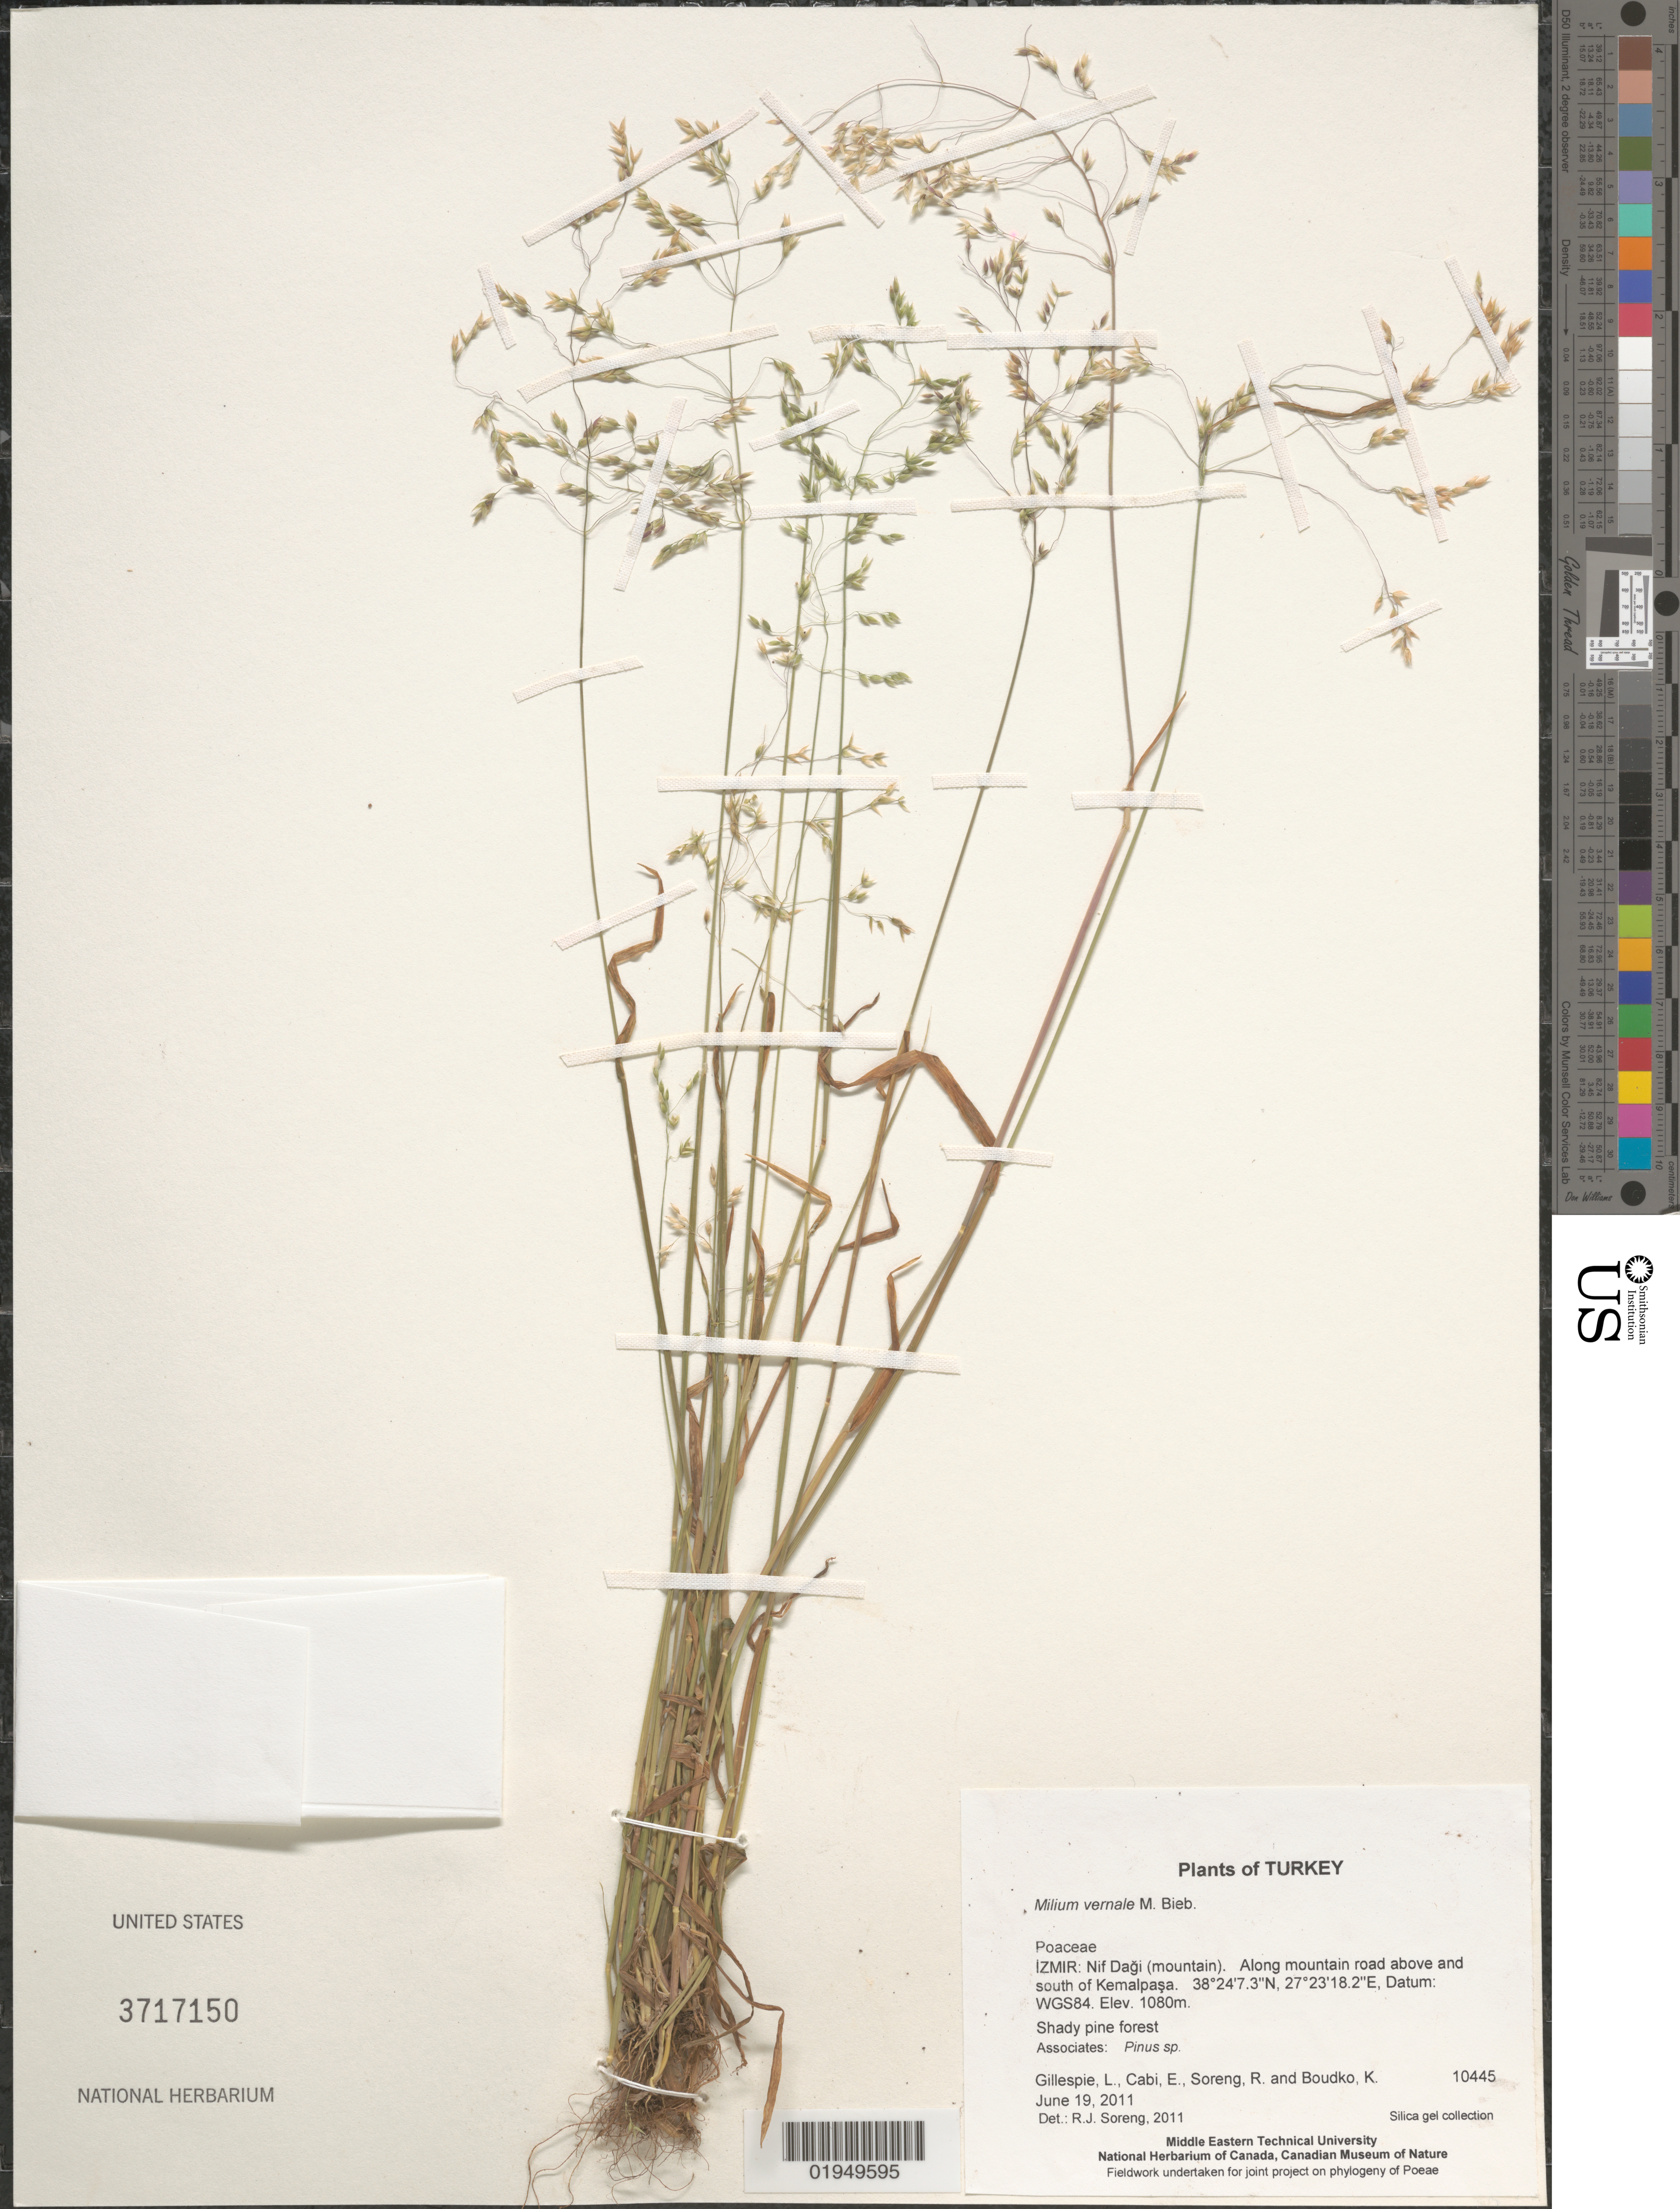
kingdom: Plantae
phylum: Tracheophyta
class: Liliopsida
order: Poales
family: Poaceae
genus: Milium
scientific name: Milium vernale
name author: M. Bieb.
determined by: Soreng, Robert J., Research Associate (BOT), Smithsonian Institution - National Museum of Natural History (UNITED STATES)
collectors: L. J. Gillespie, E. Cabi, R. J. Soreng & K. Boudko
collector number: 10445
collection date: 2011-06-19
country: Turkey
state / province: Izmir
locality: Nif Dagi (mountain). Along mountain road above and south of Kemalpasa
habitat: Shady pine forest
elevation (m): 1080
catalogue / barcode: US 3717150